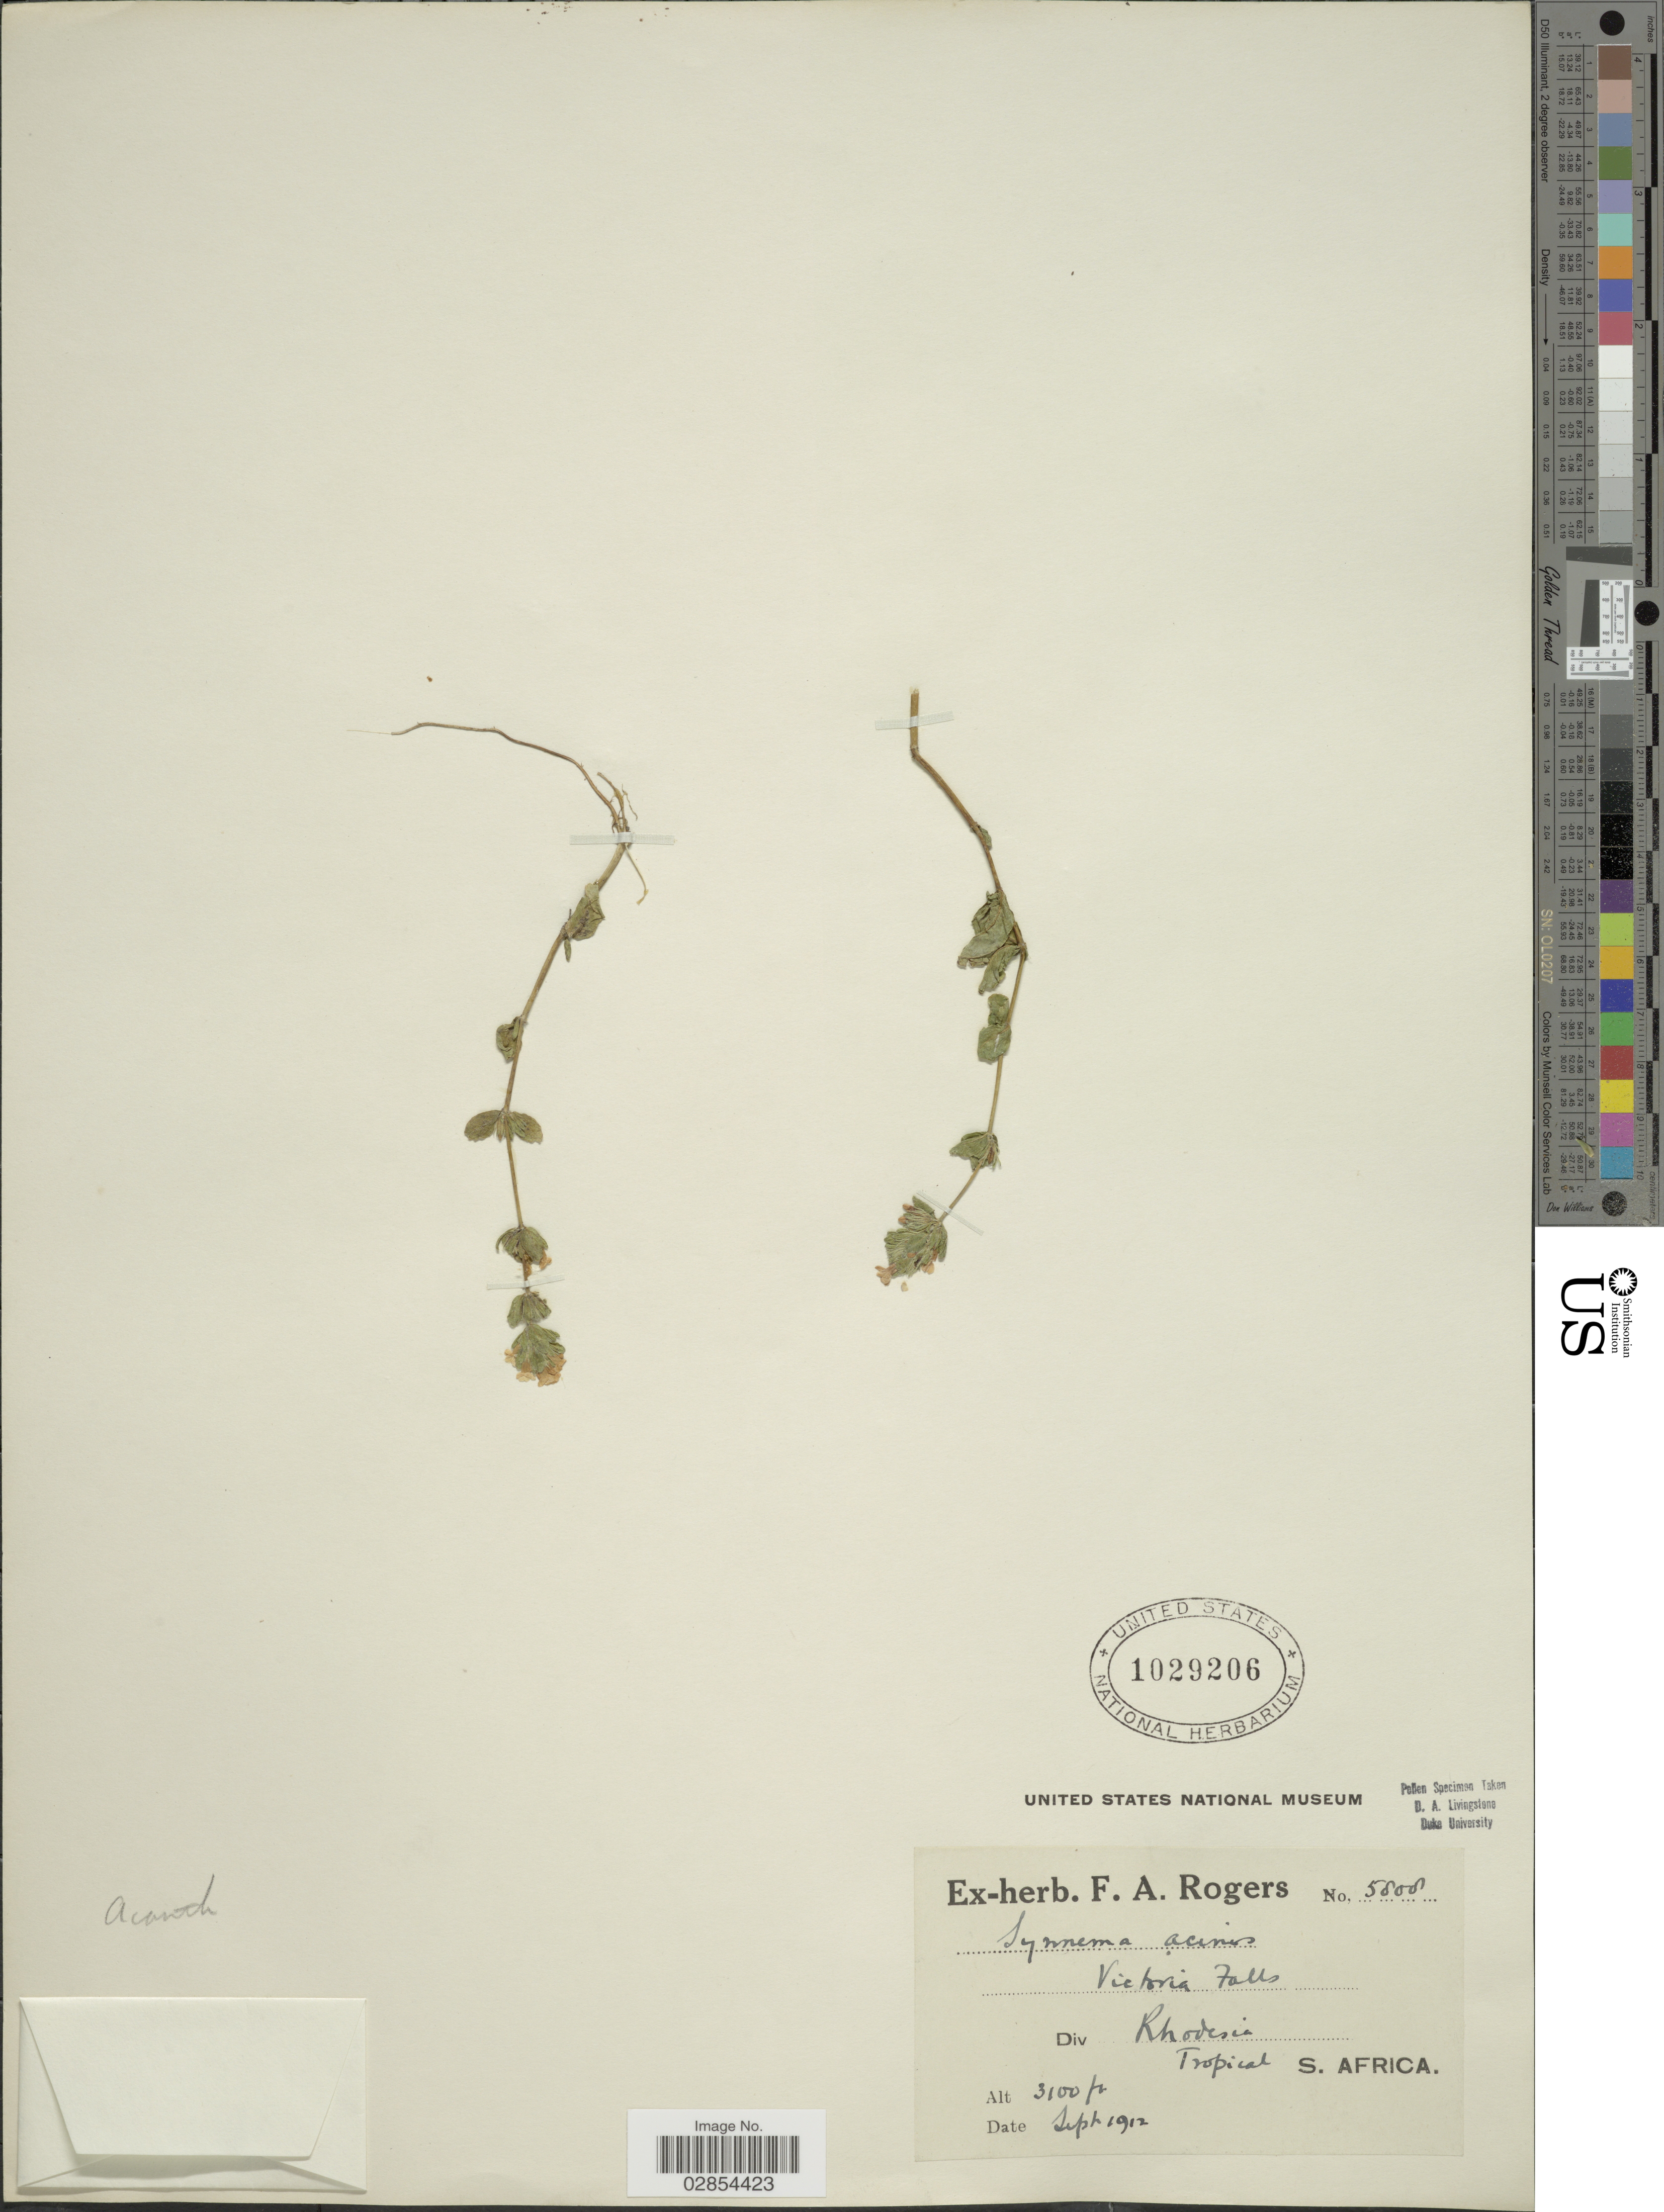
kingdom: Plantae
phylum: Tracheophyta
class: Magnoliopsida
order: Lamiales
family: Acanthaceae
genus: Hygrophila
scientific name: Hygrophila acinos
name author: Heine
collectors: ex herb. F. A. Rogers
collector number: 5808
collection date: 1912-09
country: Zimbabwe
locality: Victoria Falls. Div. Rhodesia. Tropical S. Africa.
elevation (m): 945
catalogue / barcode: US 1029206